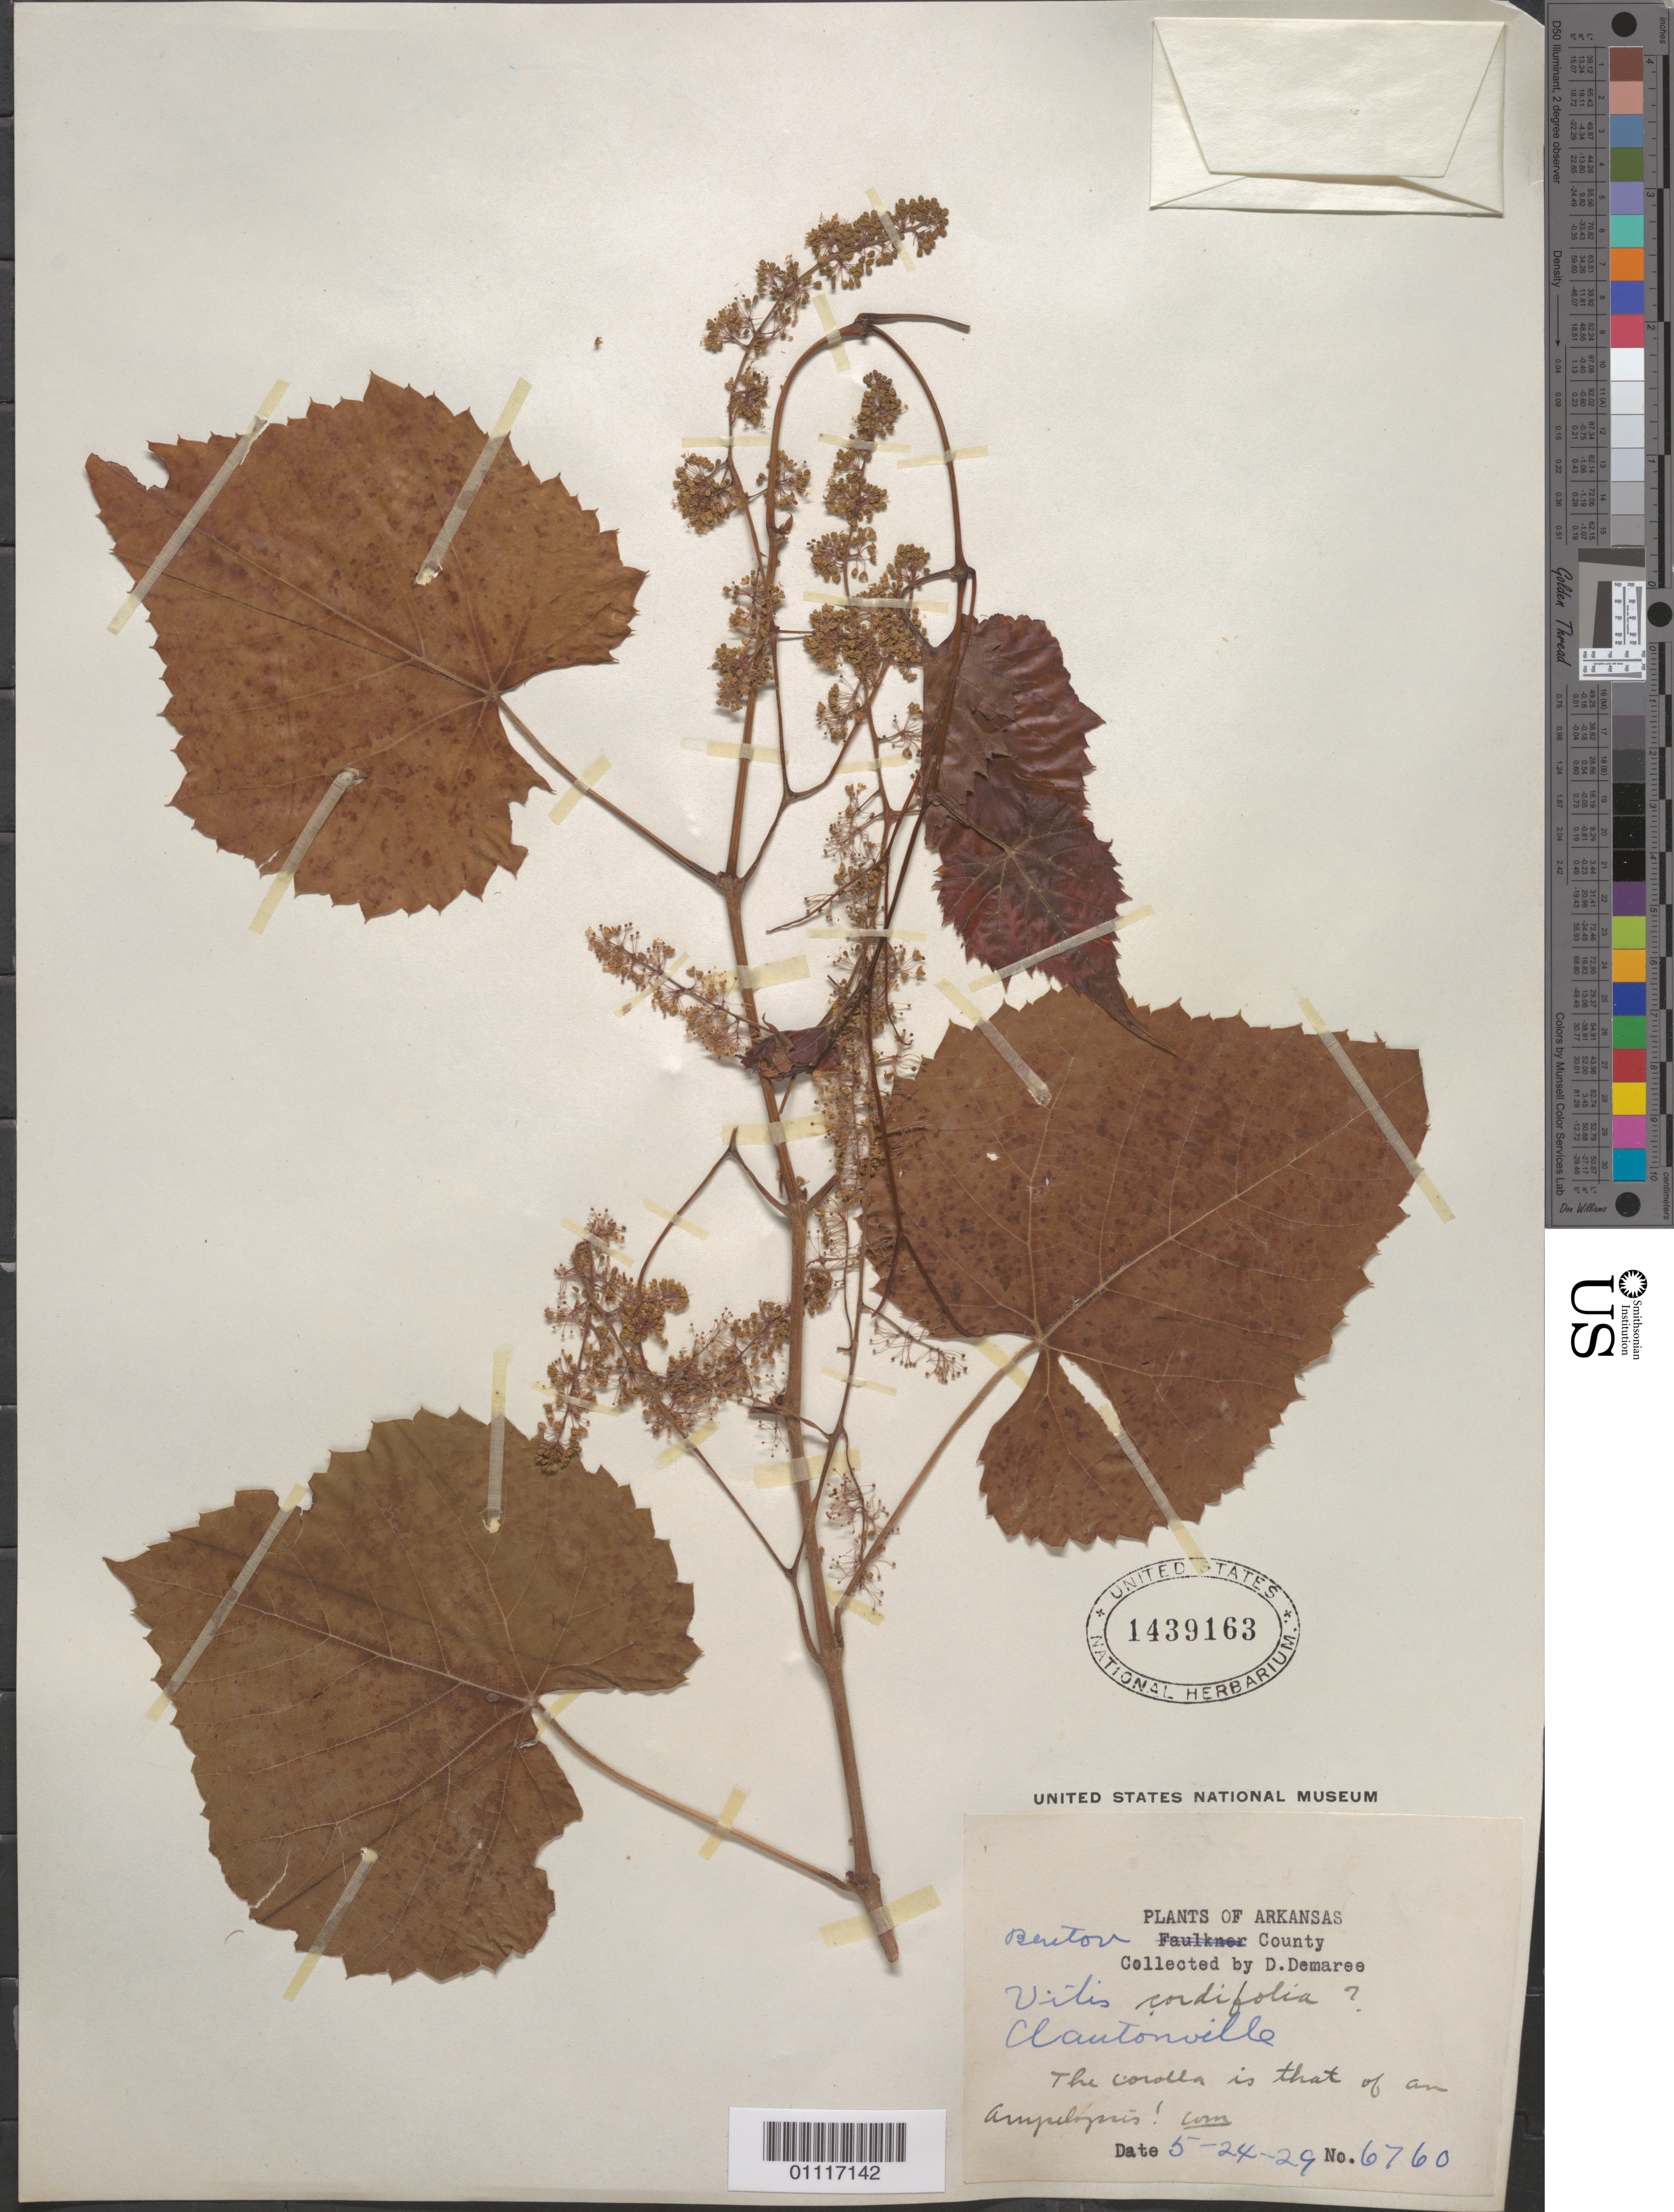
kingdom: Plantae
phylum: Tracheophyta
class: Magnoliopsida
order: Vitales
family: Vitaceae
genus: Vitis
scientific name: Vitis cordifolia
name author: Michx.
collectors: D. Demaree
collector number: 6760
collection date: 1929-05-24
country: United States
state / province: Arkansas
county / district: Benton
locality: Clantonville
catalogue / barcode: US 1439163